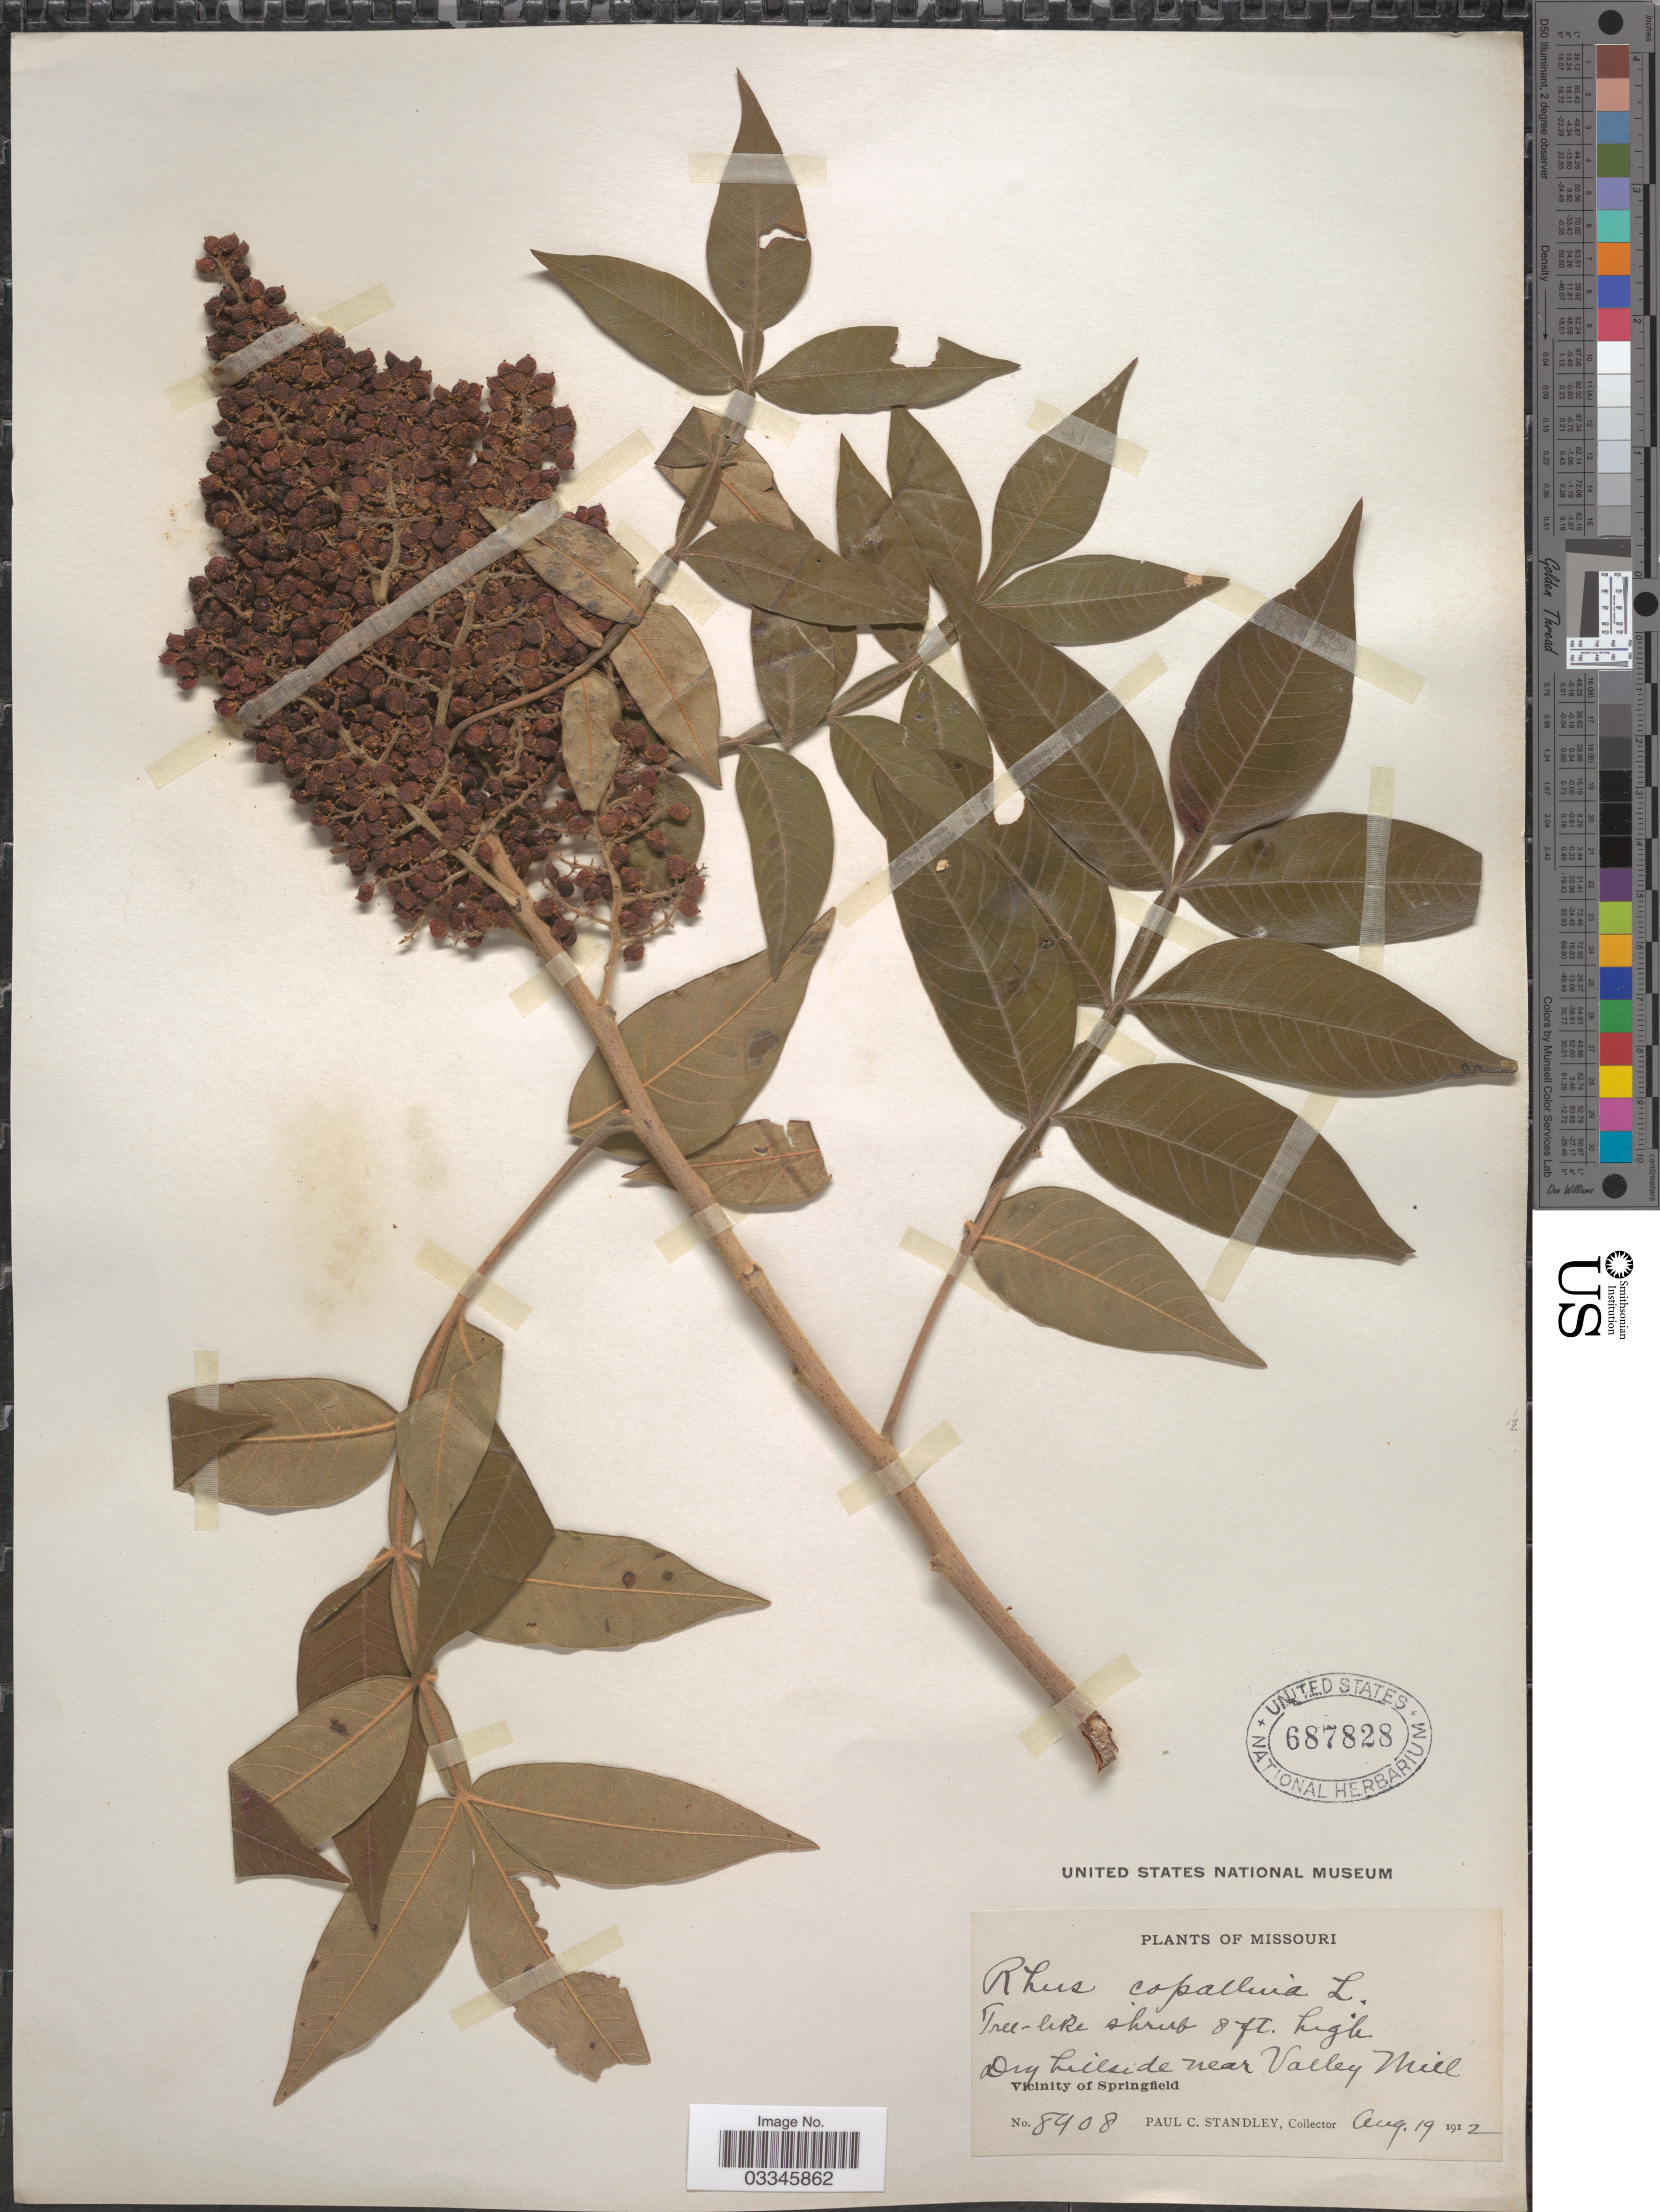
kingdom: Plantae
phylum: Tracheophyta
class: Magnoliopsida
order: Sapindales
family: Anacardiaceae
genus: Rhus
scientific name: Rhus copallinum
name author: L.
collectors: P. C. Standley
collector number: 8908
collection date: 1912-08-19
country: United States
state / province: Missouri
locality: Near Valley Mill. Vicinity of Springfield.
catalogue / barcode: US 687828